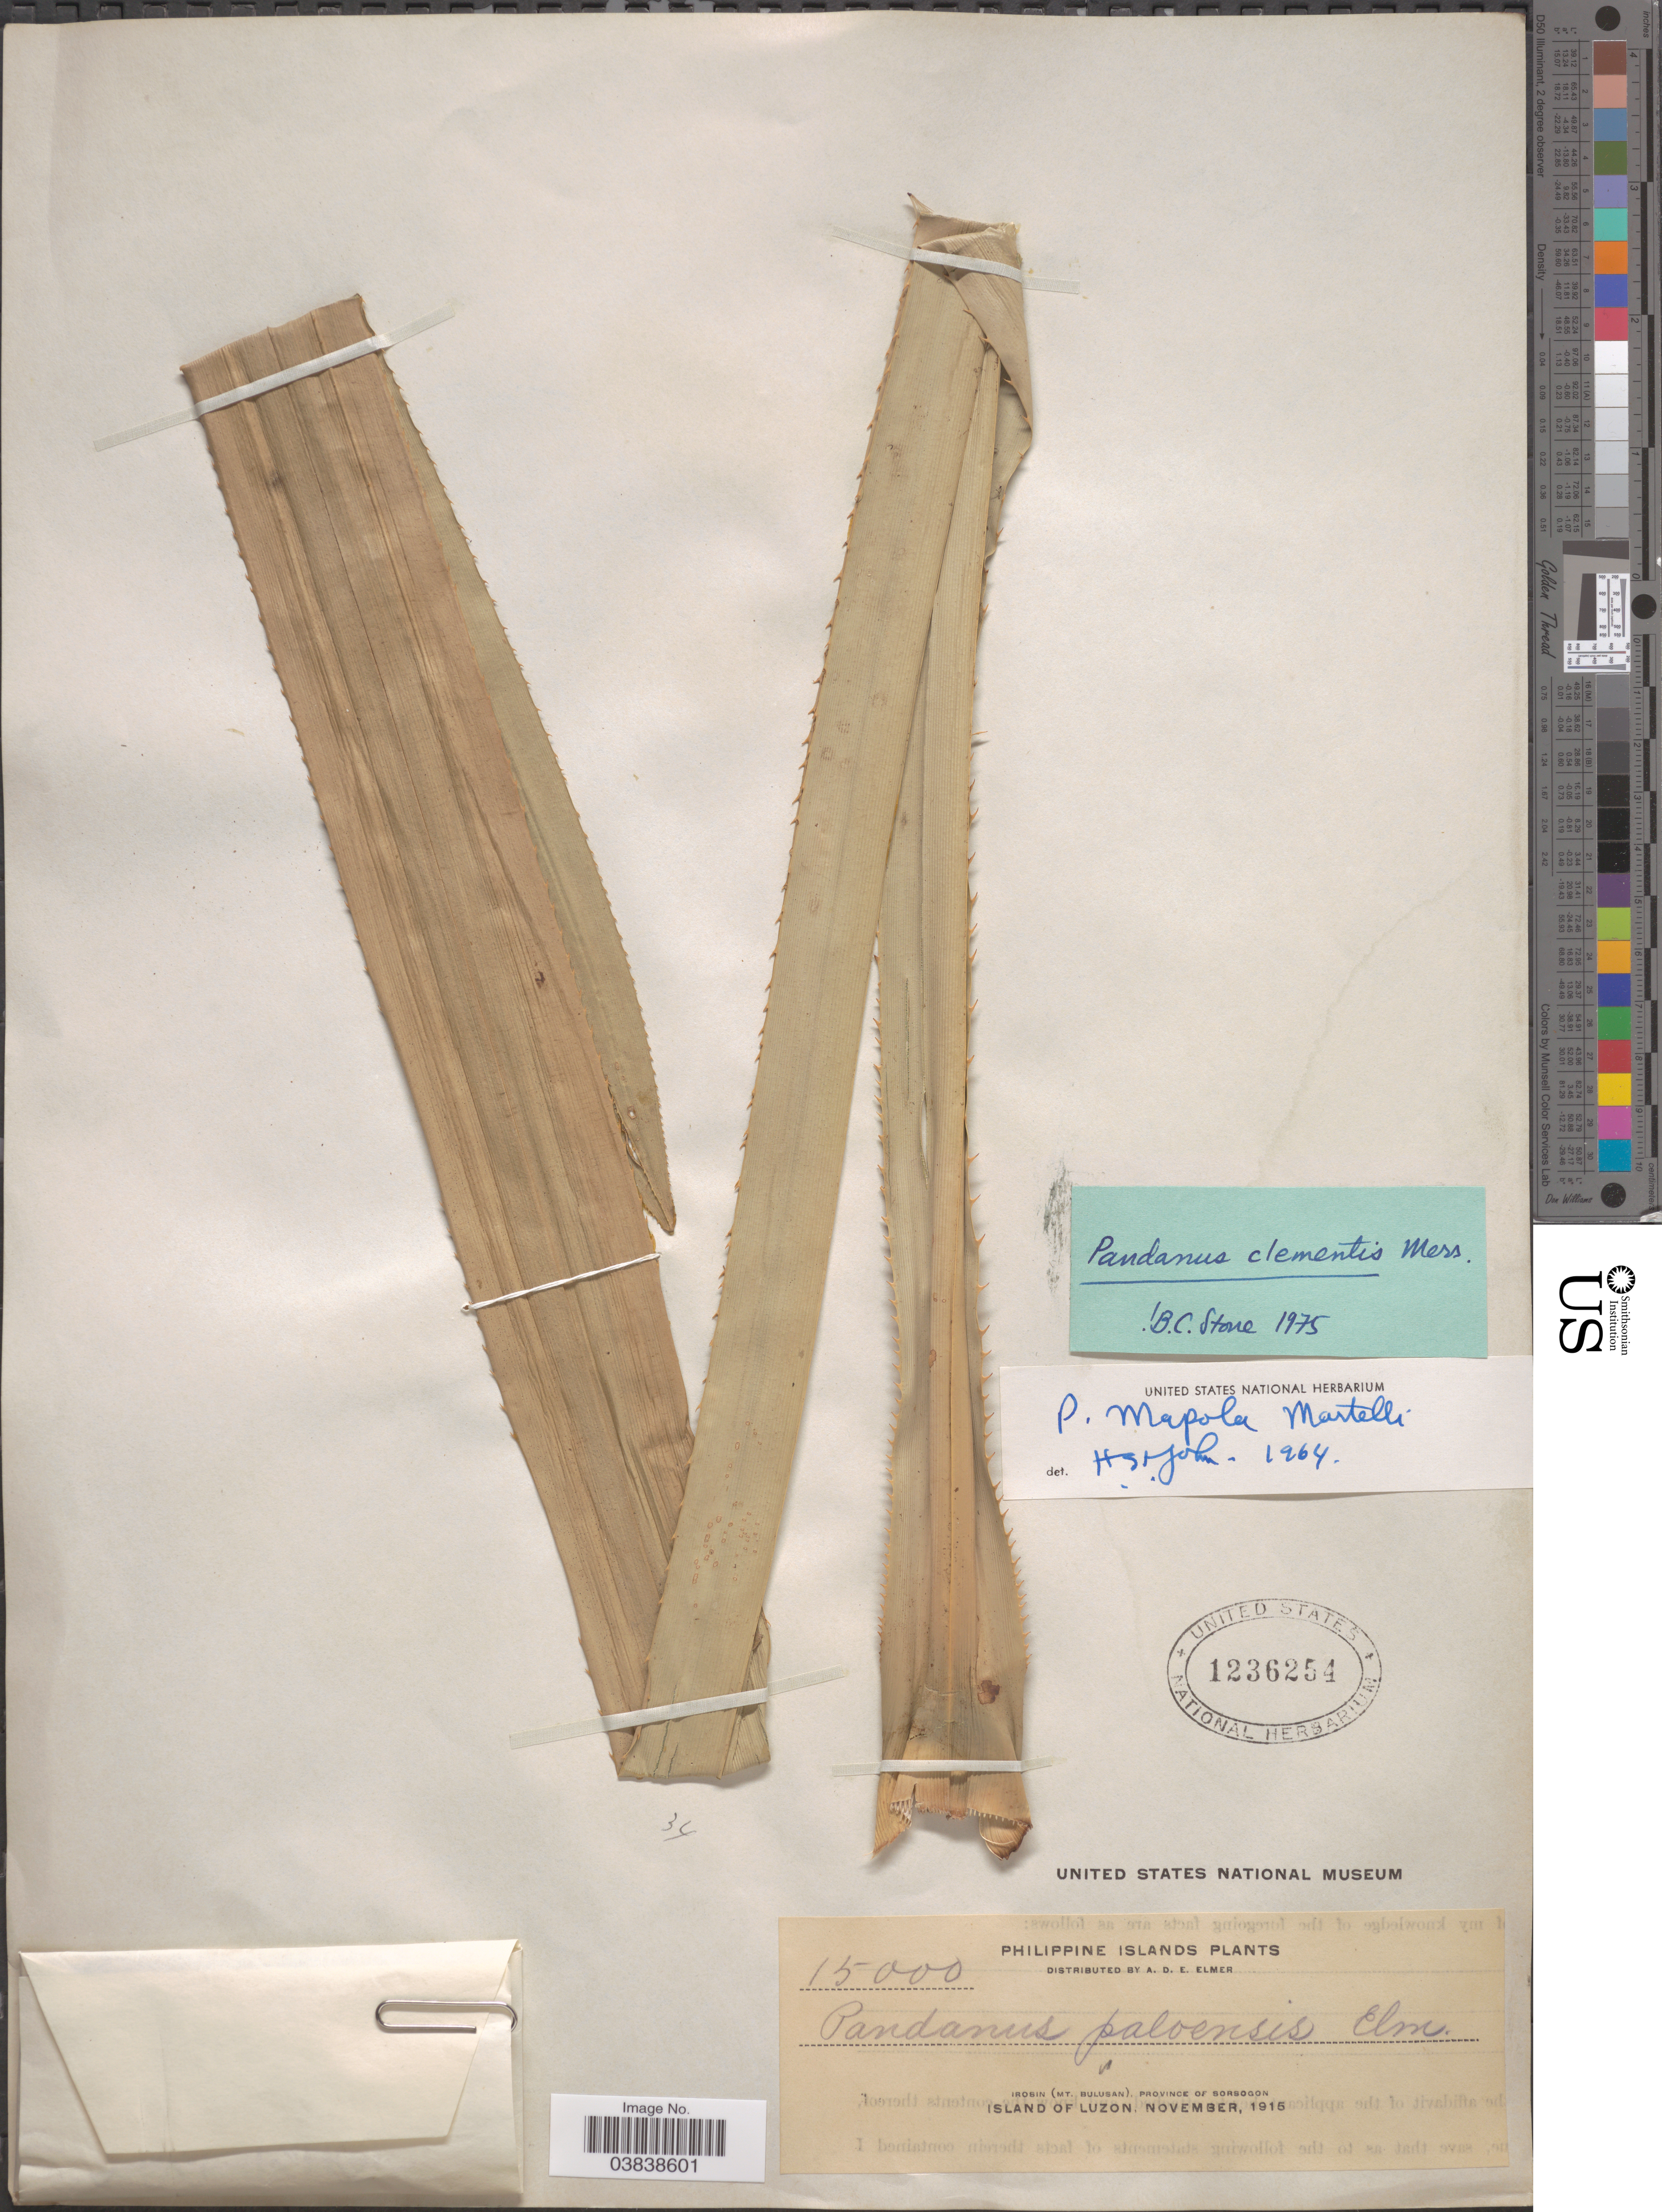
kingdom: Plantae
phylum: Tracheophyta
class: Liliopsida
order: Pandanales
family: Pandanaceae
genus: Pandanus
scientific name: Pandanus paloensis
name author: Elmer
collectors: A. D. E. Elmer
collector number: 15000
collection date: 1915-11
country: Philippines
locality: Irosin (Mt. Bulusan), Province of Sorsogon. Island of Luzon.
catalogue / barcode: US 1236254